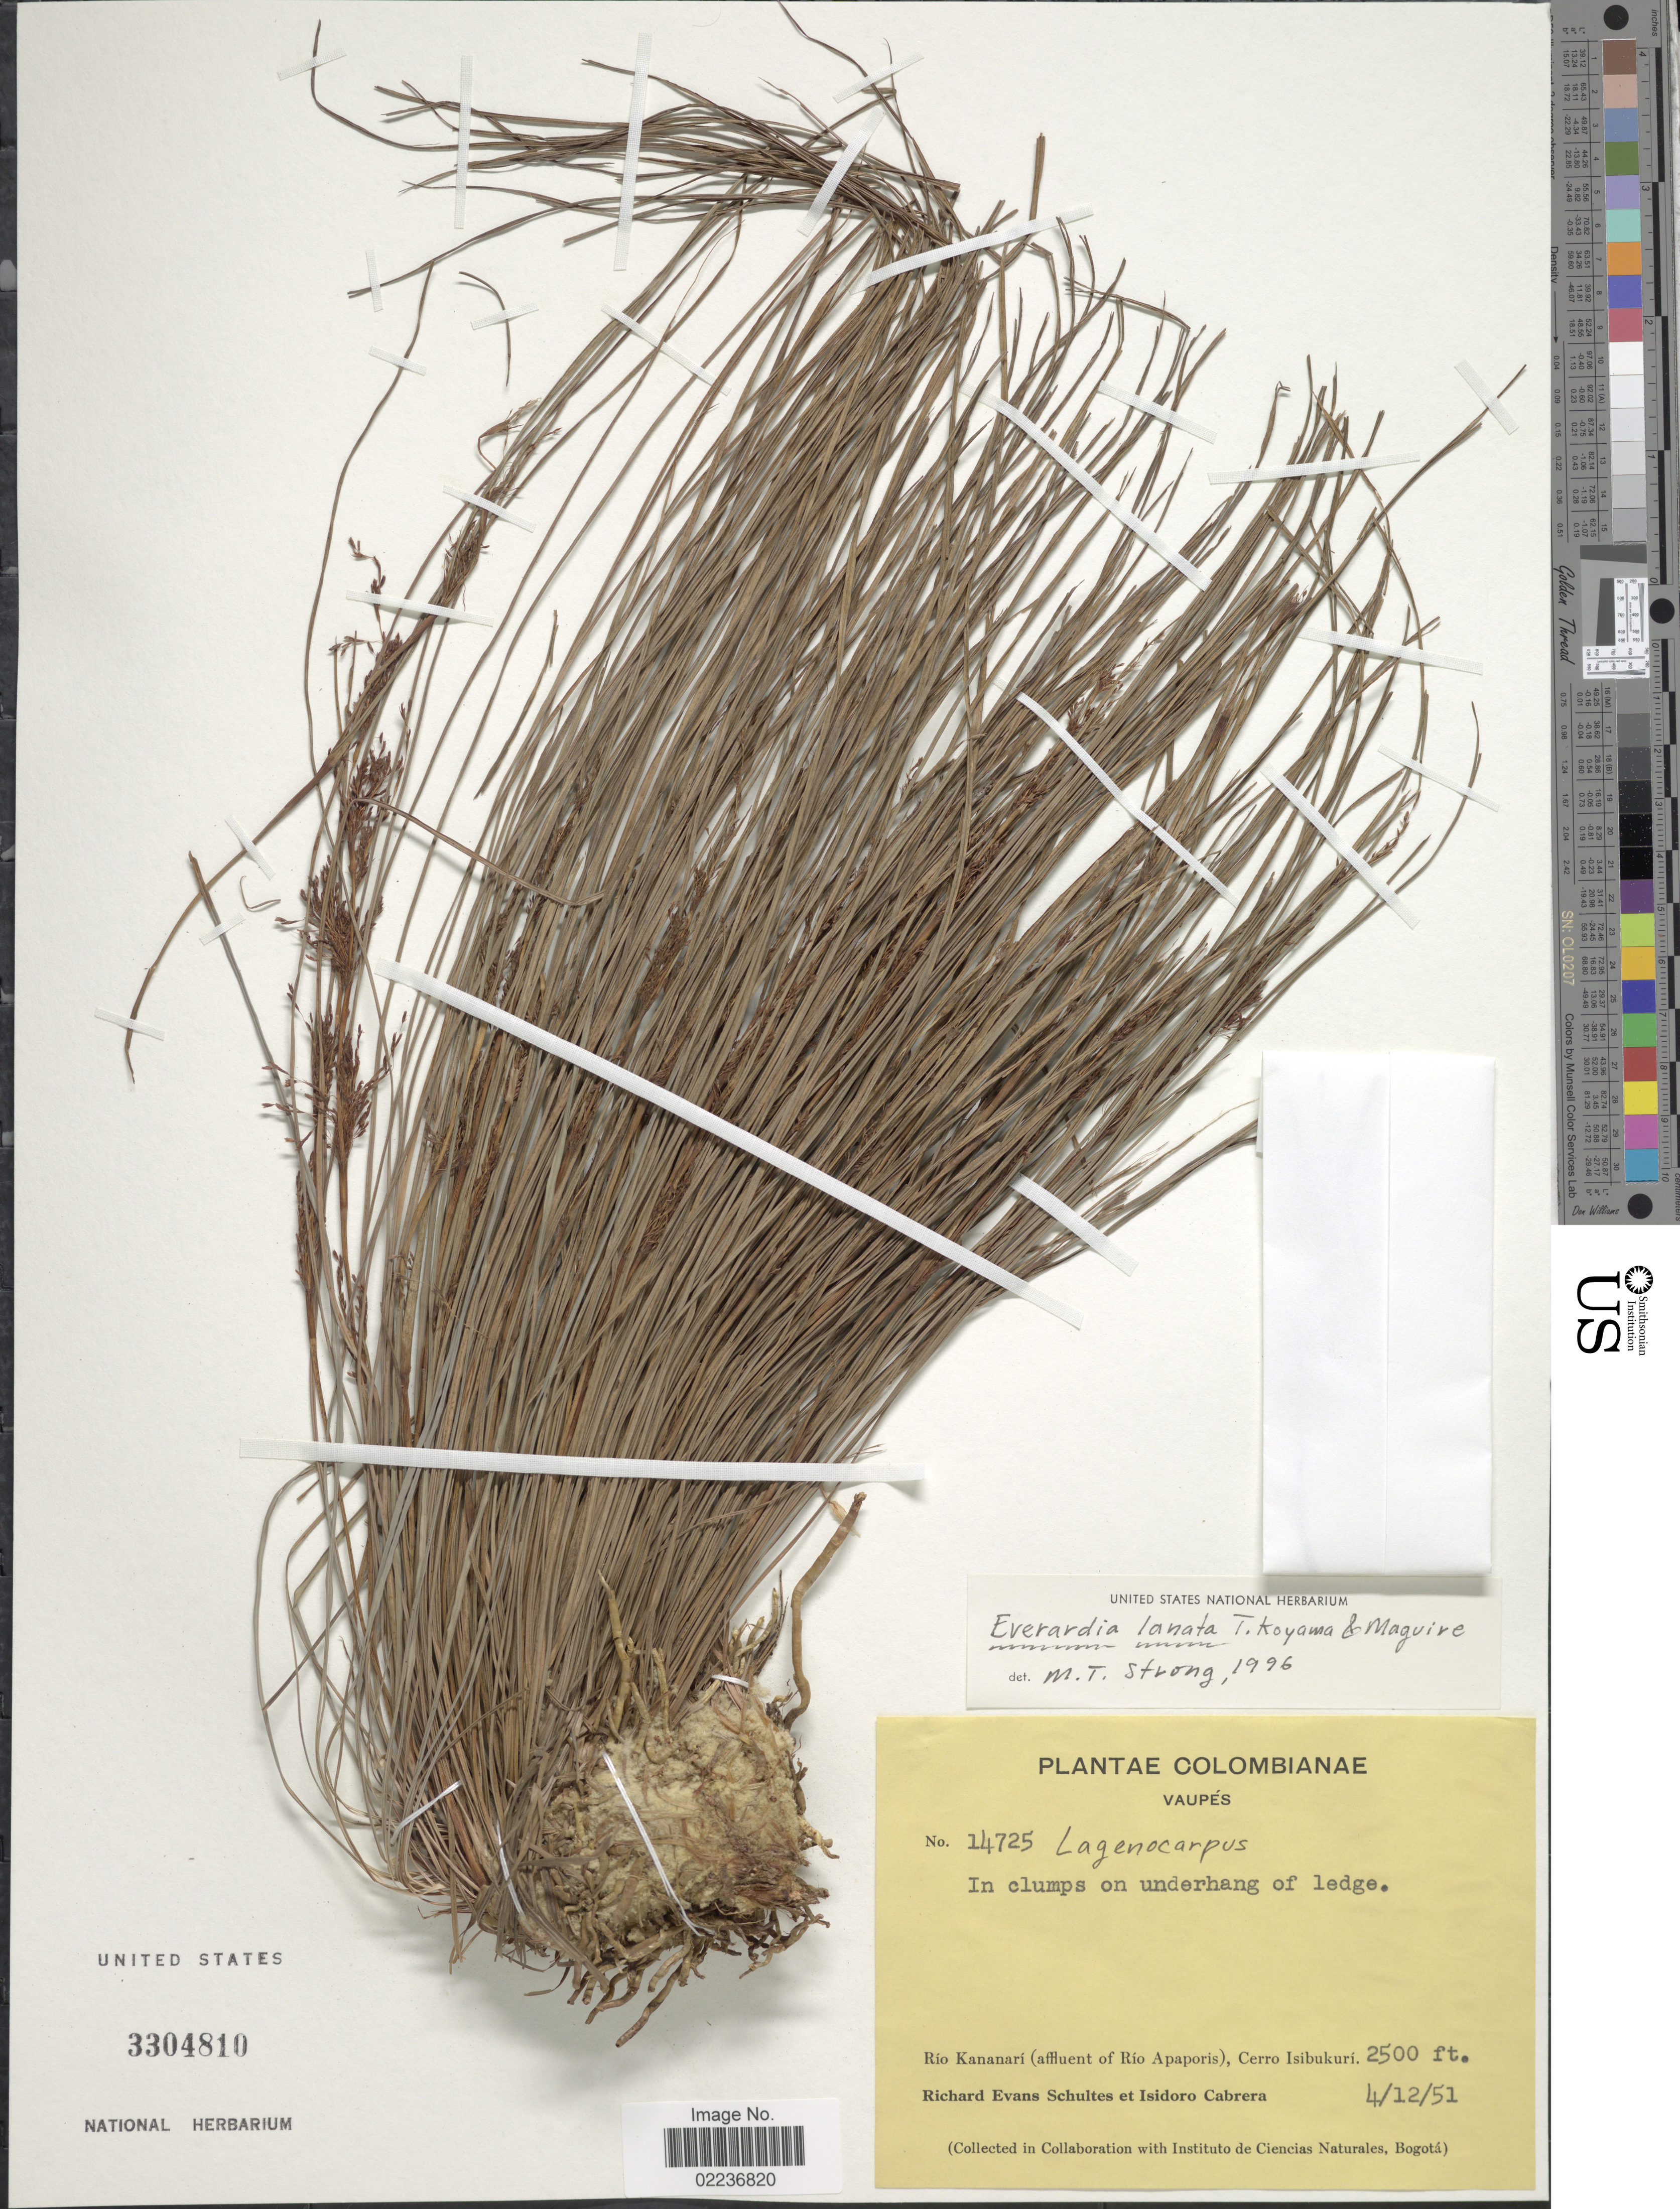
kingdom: Plantae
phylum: Tracheophyta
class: Liliopsida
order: Poales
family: Cyperaceae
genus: Lagenocarpus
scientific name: Lagenocarpus lanatus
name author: (T. Koyama & Maguire) T. Koyama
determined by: Strong, Mark T., (BOT), Smithsonian Institution - National Museum of Natural History (UNITED STATES)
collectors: R. E. Schultes & I. Cabrera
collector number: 14725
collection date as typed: Transcribed d/m/y: 4/12/51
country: Colombia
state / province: Vaupés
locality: In clumps on underhang of ledge, Rio Kananari (affluent of Rio Apaporis), Cerro Isibukuri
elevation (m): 762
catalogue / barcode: US 3304810